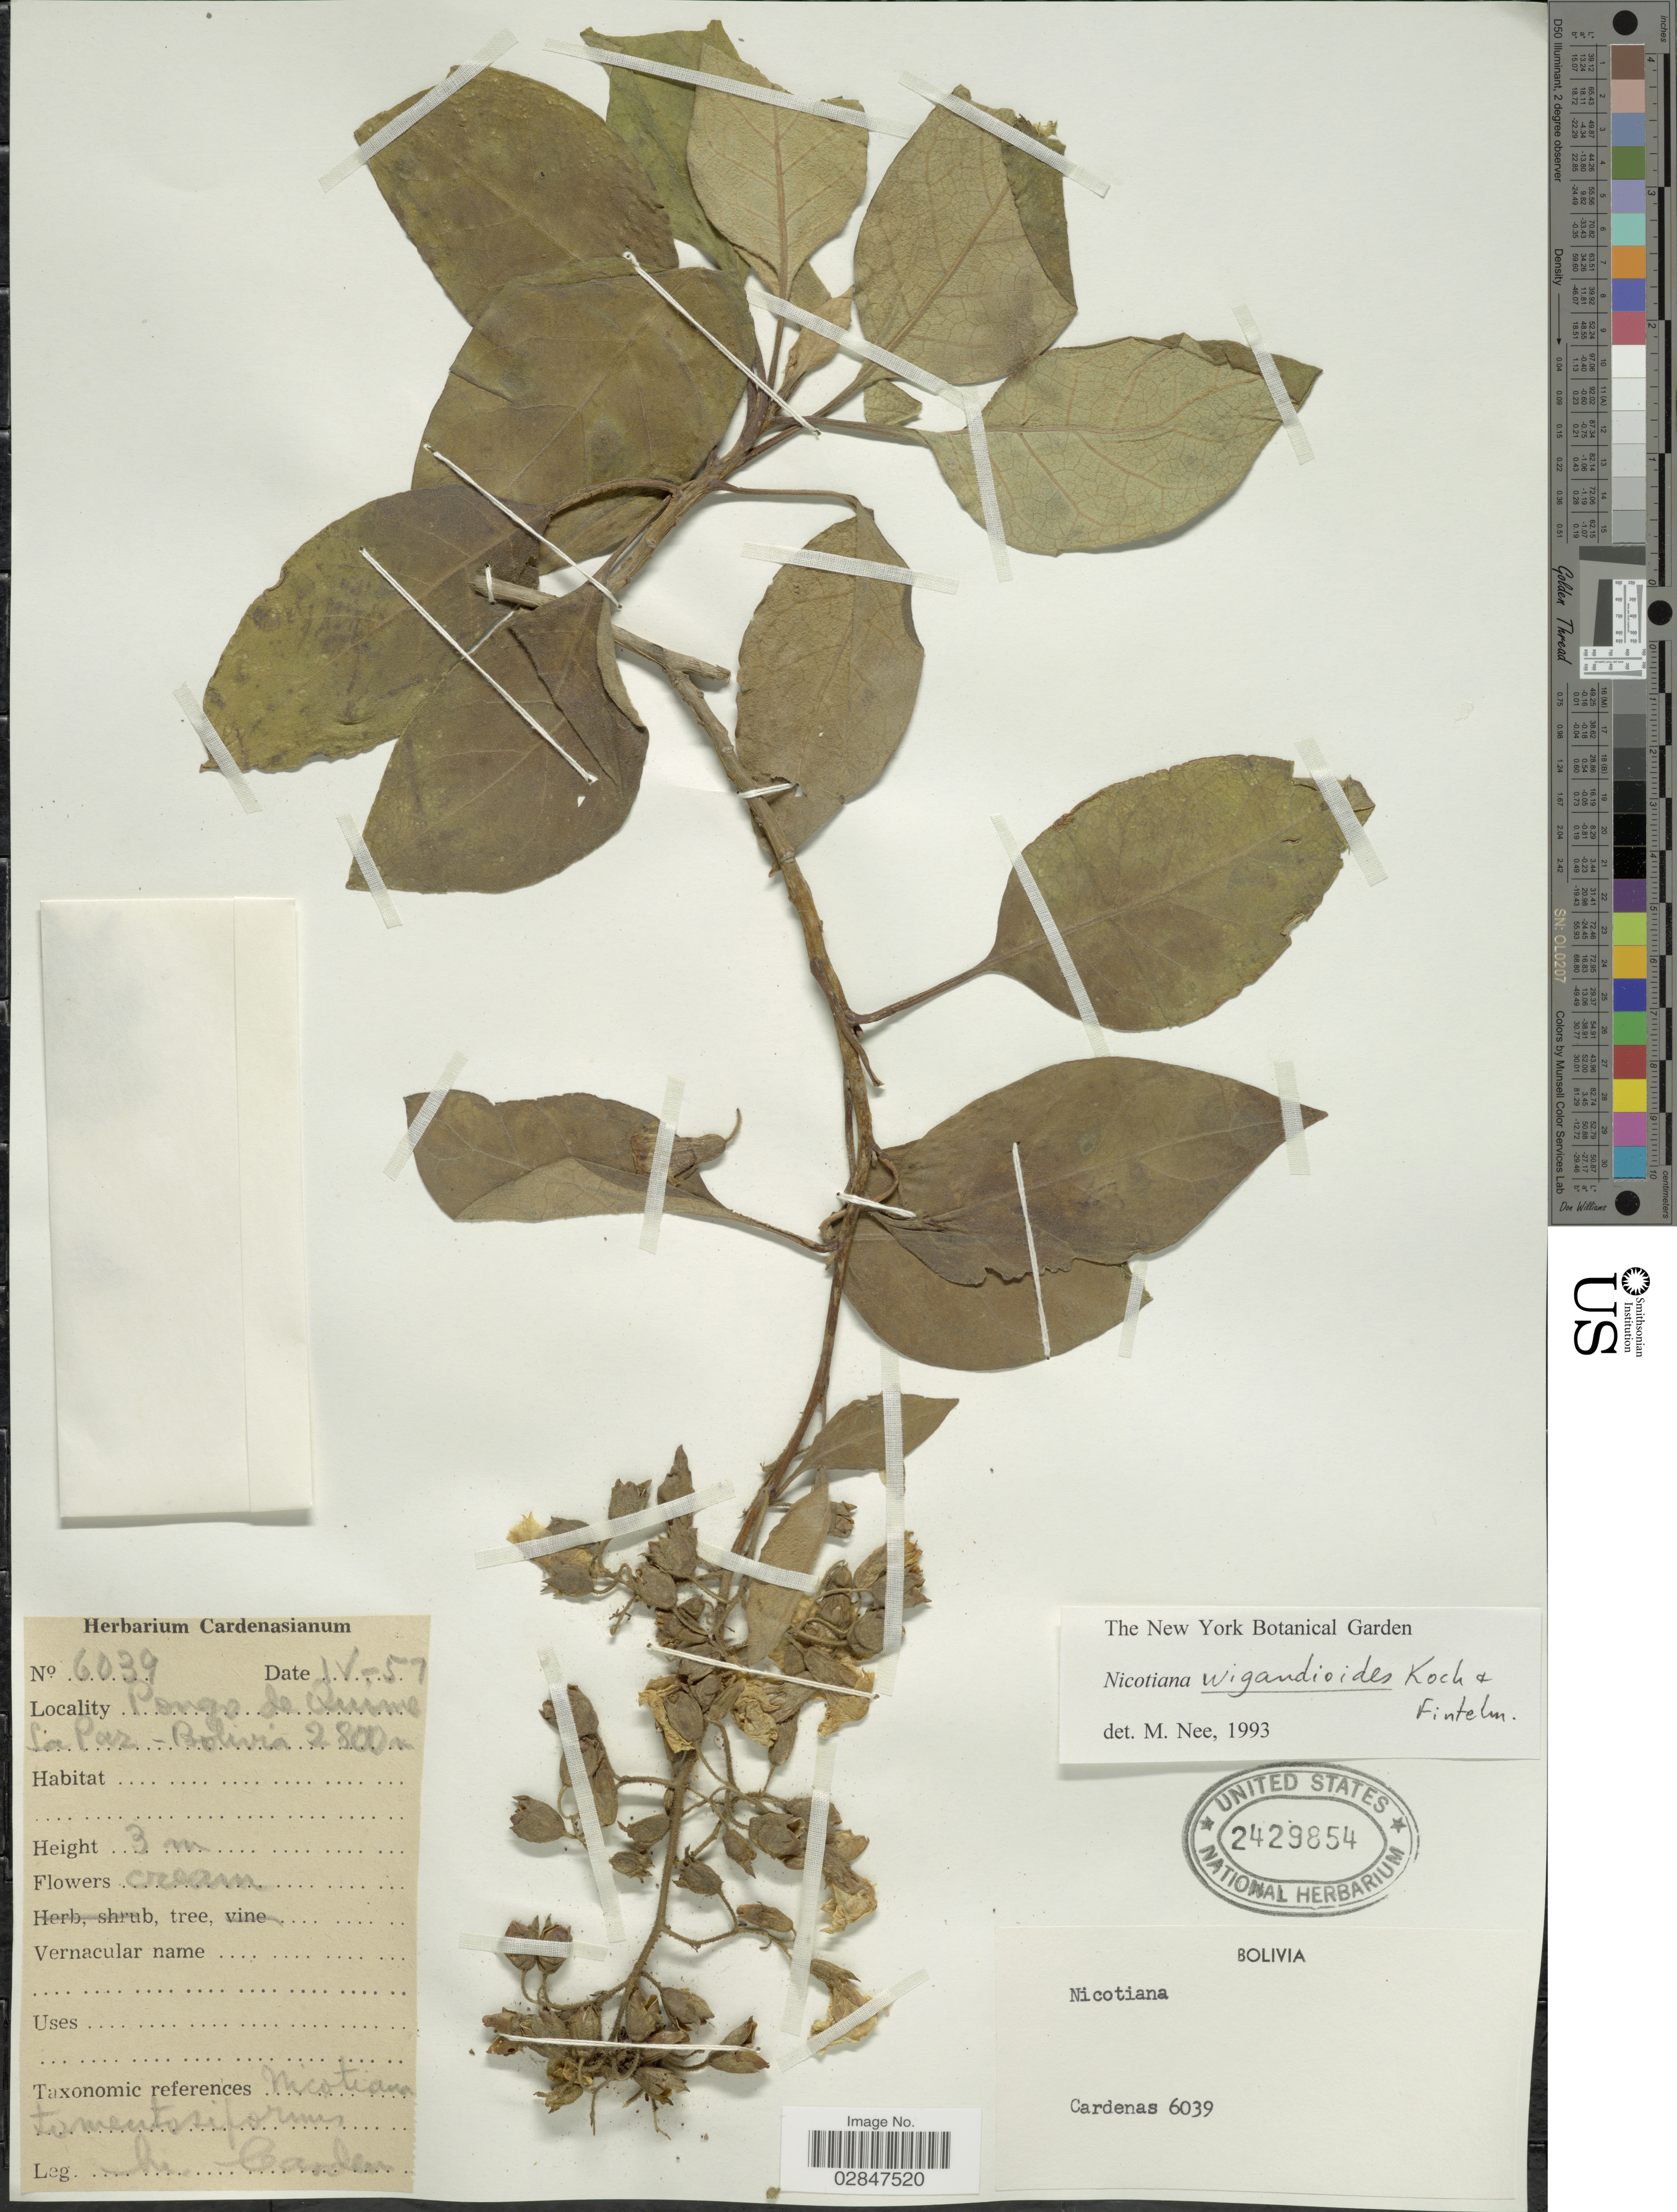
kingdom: Plantae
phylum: Tracheophyta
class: Magnoliopsida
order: Solanales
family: Solanaceae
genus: Nicotiana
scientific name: Nicotiana wigandioides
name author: K. Koch & Fintelm.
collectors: M. Cárdenas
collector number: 6039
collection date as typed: Transcribed d/m/y: /4/57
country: Bolivia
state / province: La Paz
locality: Pongo de Quime, La Paz.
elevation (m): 2800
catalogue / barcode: US 2429854